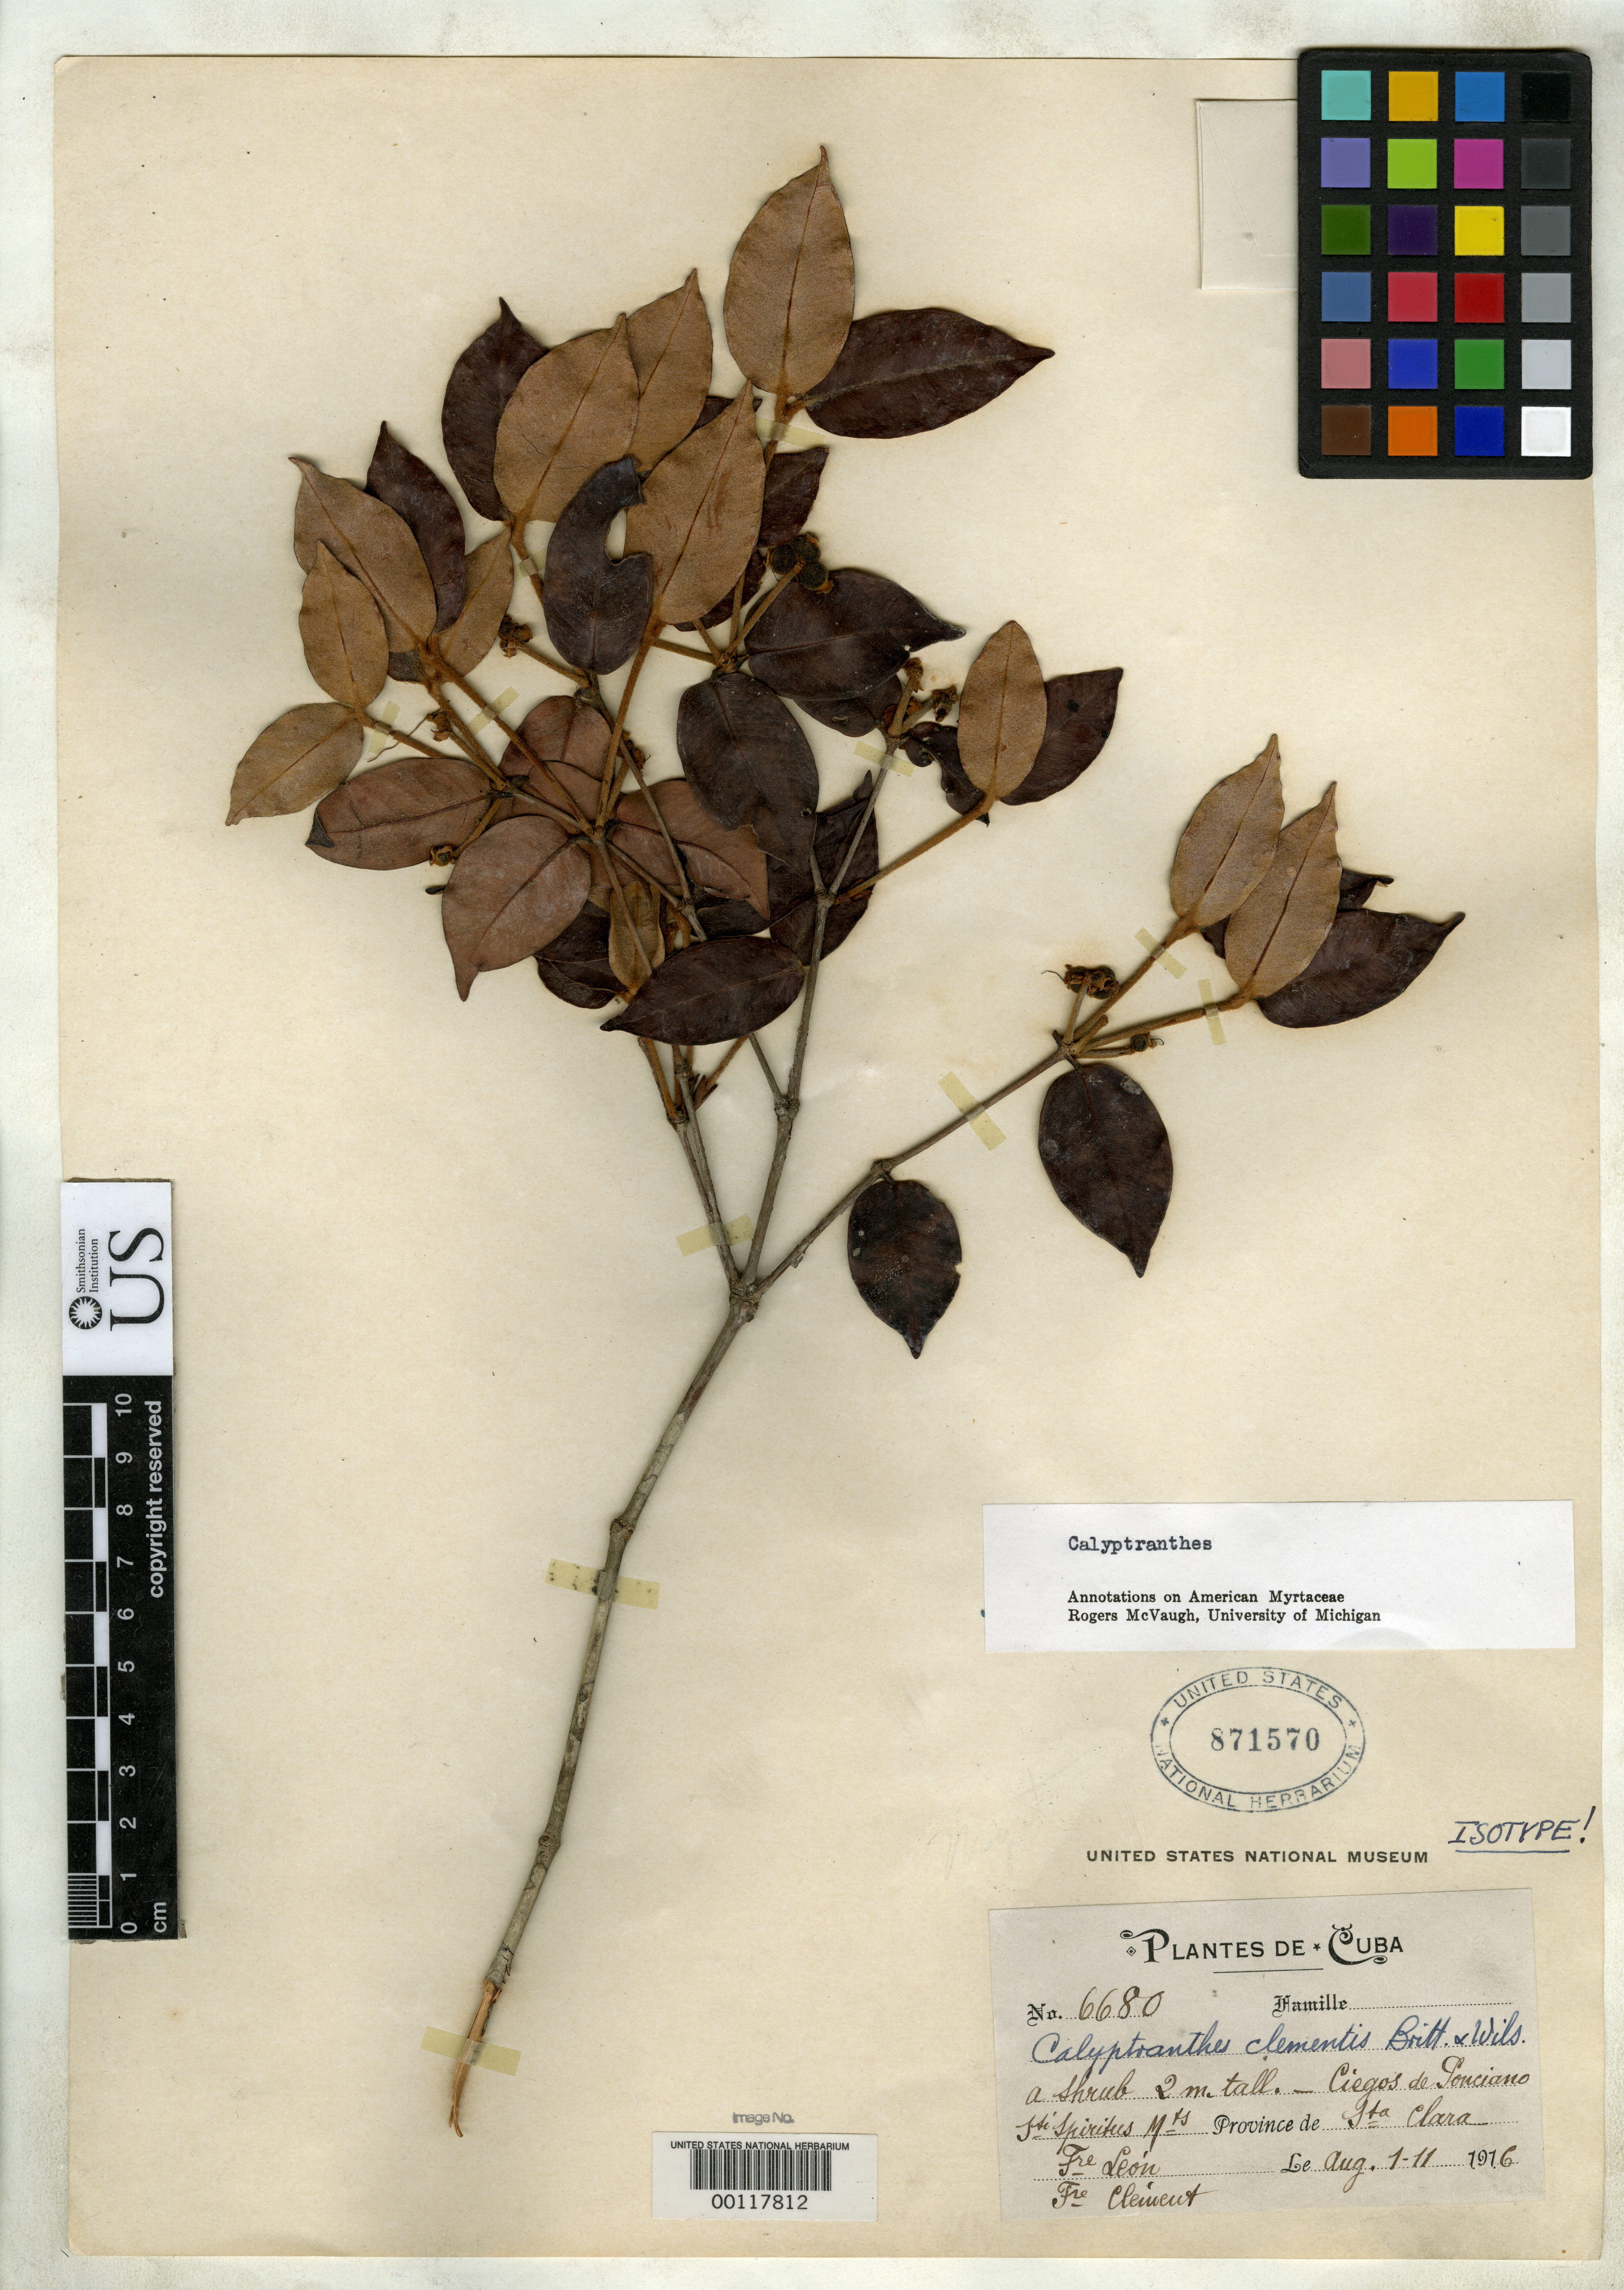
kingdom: Plantae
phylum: Tracheophyta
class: Magnoliopsida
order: Myrtales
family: Myrtaceae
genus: Calyptranthes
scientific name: Calyptranthes clementis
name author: Britton & P. Wilson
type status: Isotype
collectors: A. Clément Téteau & Bro. León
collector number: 6680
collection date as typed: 01 Aug 1916 to 11 Aug 1916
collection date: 1916-08-01/1916-08-11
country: Cuba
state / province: Las Villas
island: Greater Antilles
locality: Ciegos de Ponciano.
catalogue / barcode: US 871570